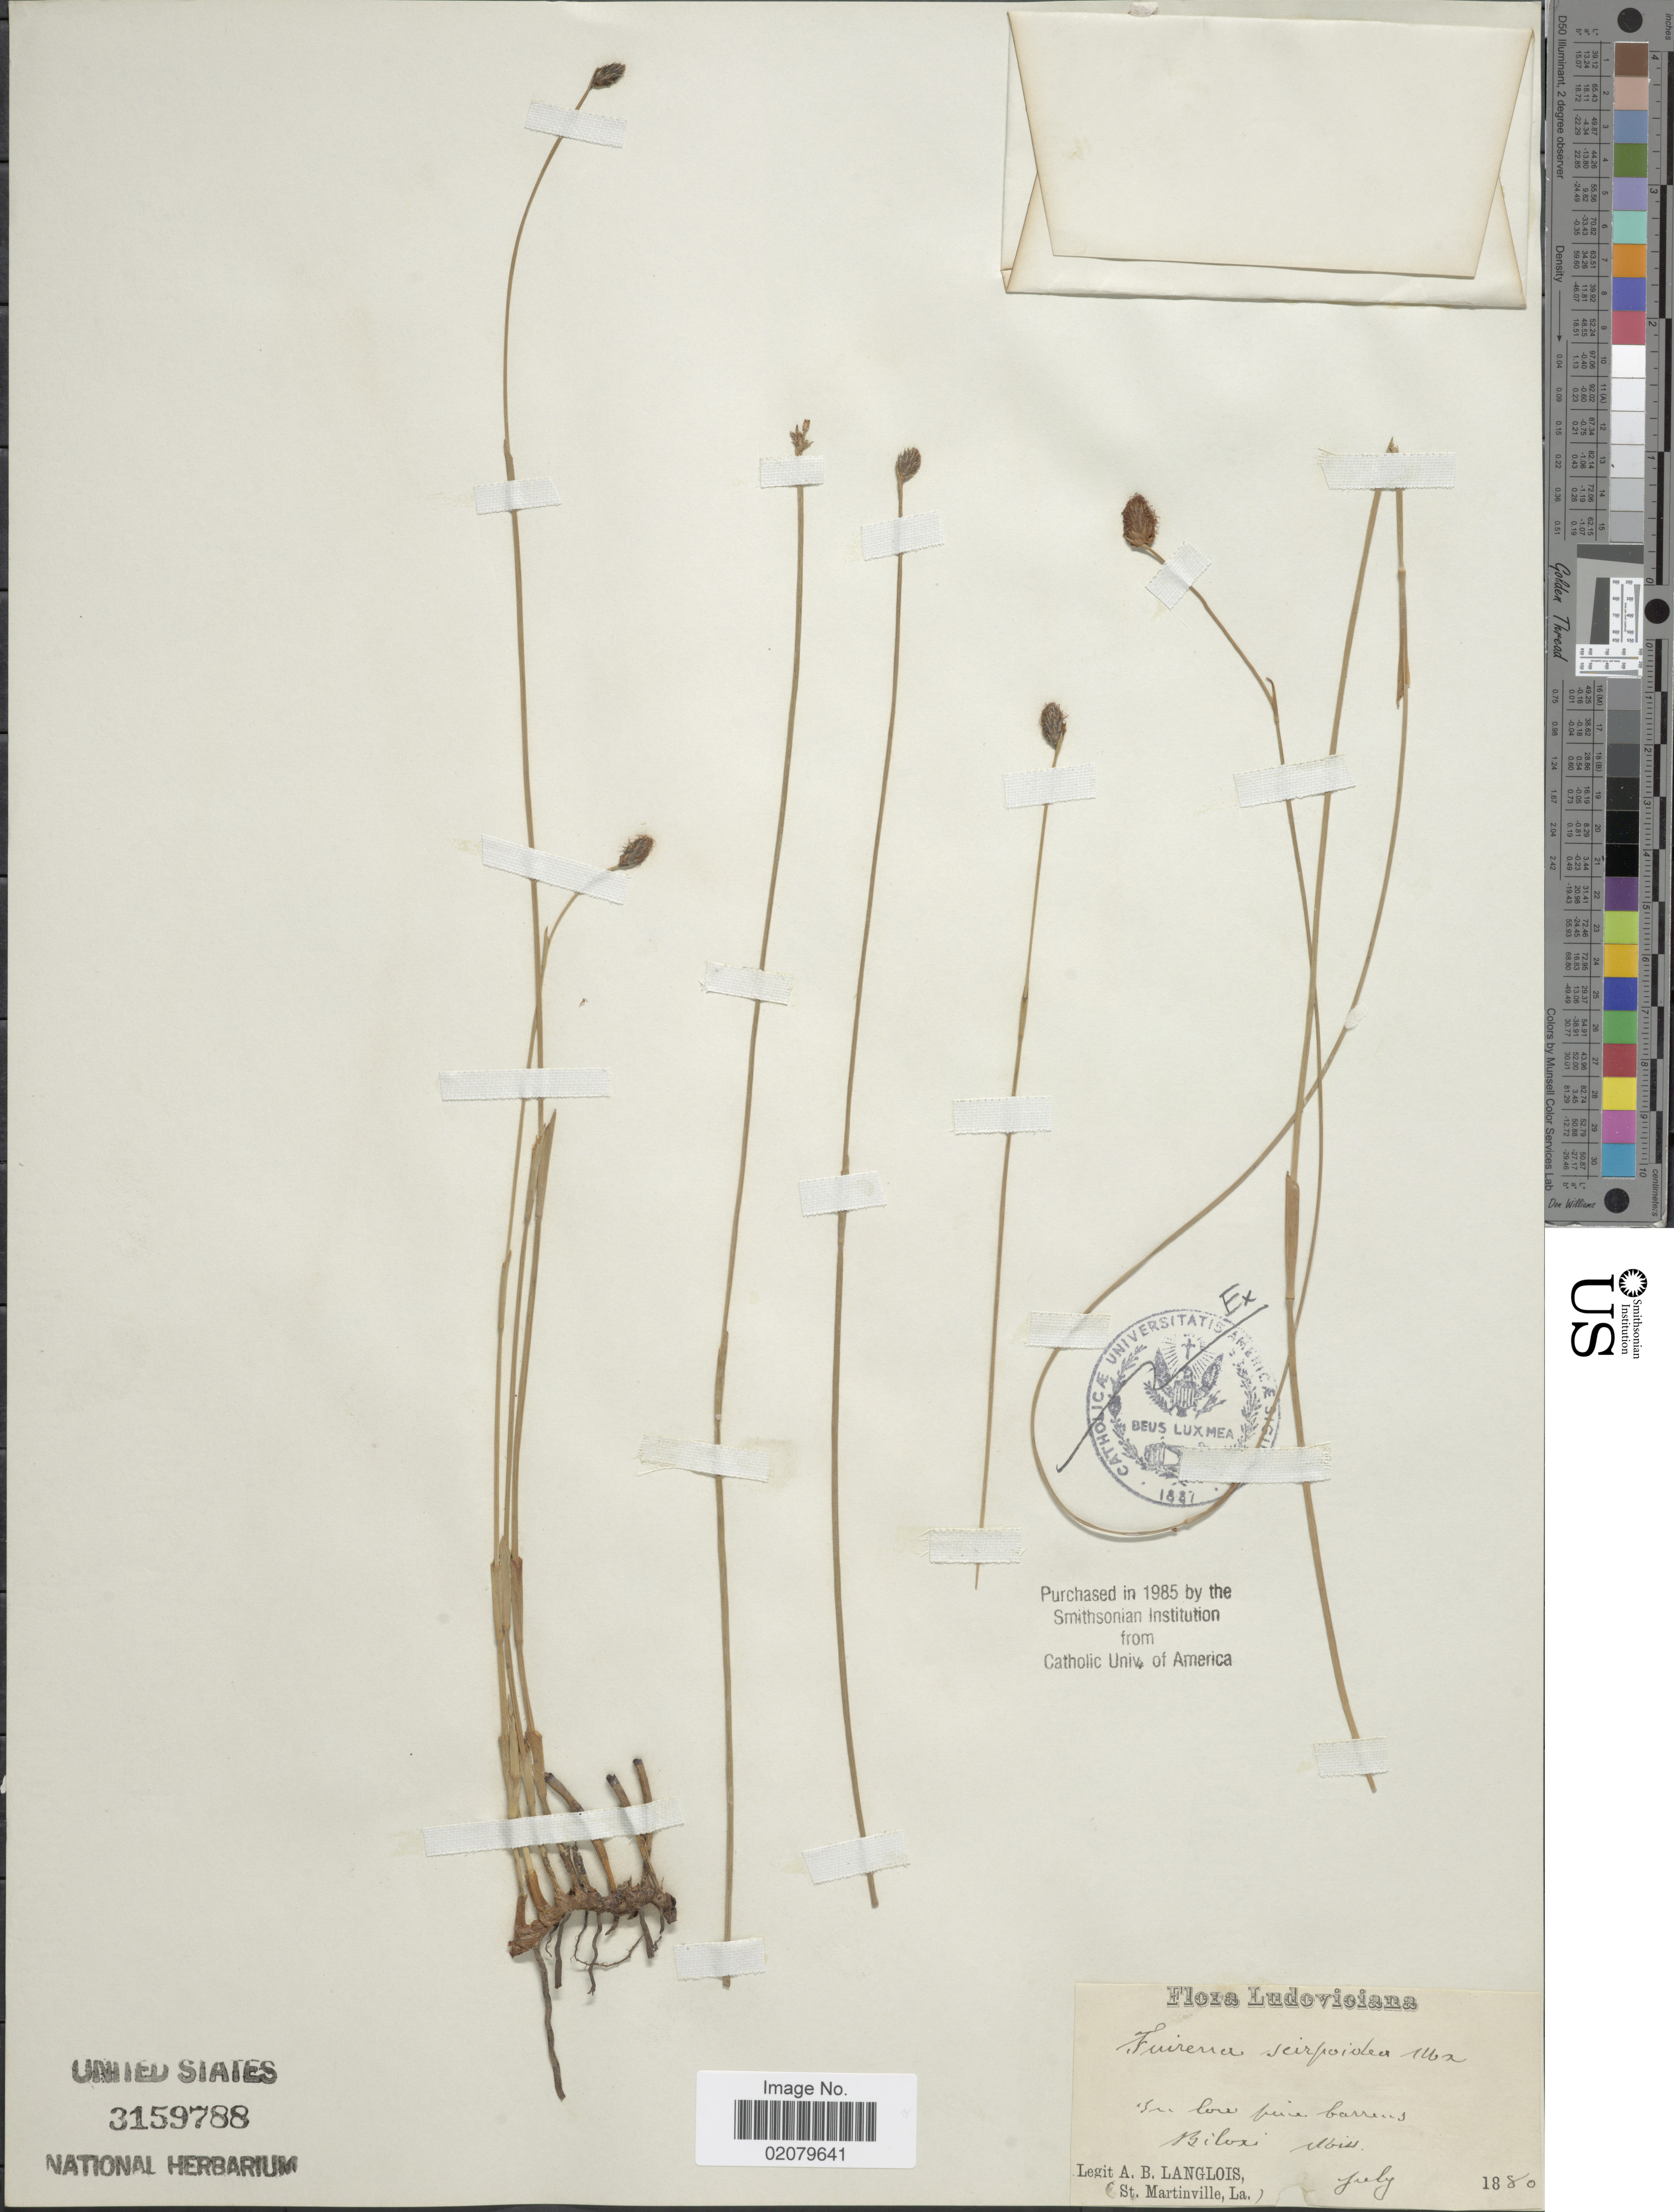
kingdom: Plantae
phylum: Tracheophyta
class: Liliopsida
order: Poales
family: Cyperaceae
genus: Fuirena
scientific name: Fuirena scirpoidea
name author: Michx.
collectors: A. Langlois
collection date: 1880-07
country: United States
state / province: Mississippi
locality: Ludoviciana, Biloxi, Miss.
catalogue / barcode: US 3159788